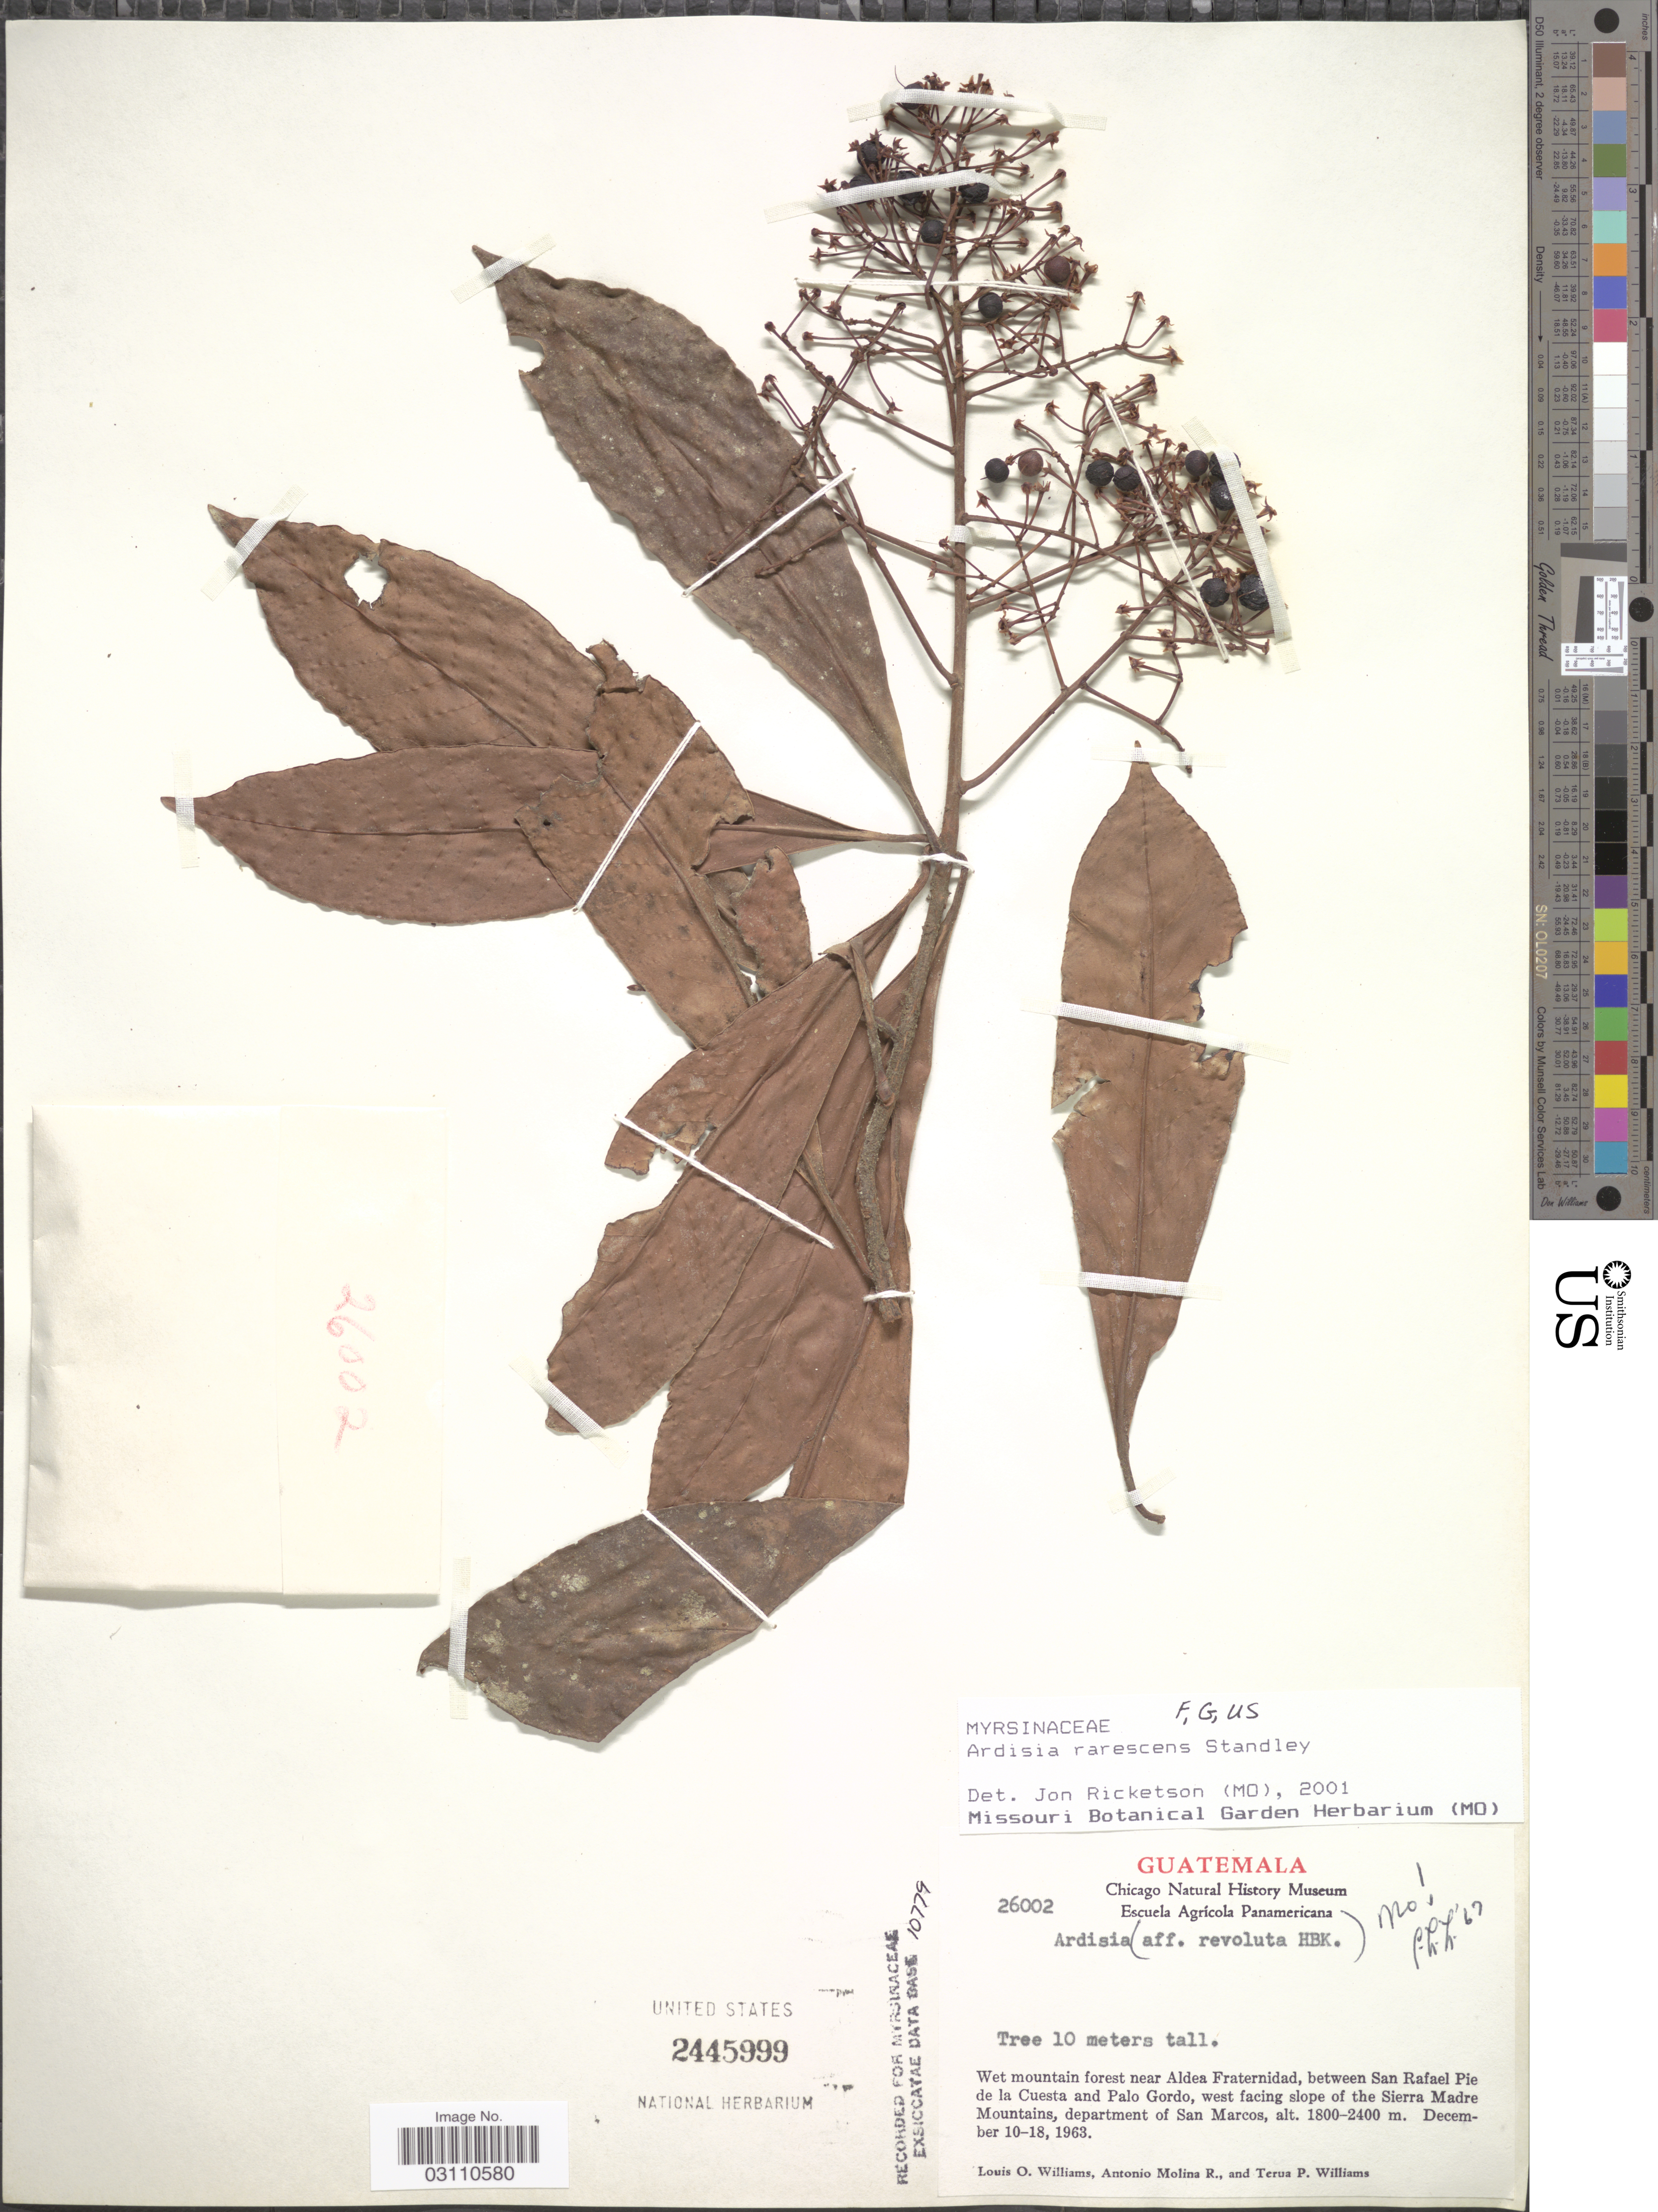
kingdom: Plantae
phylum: Tracheophyta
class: Magnoliopsida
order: Ericales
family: Primulaceae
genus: Ardisia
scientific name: Ardisia rarescens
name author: Standl.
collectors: L. O. Williams, A. Molina R. & T. Williams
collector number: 26002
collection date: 1963-12-10/1963-12-18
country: Guatemala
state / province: San Marcos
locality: Wet mountain forest near Aldea Fraternidad, between San Rafael Pie de la Cuesta and Palo Gordo, west facing slope of the Sierra Madre Mountains, department of San Marcos.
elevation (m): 1800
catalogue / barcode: US 2445999